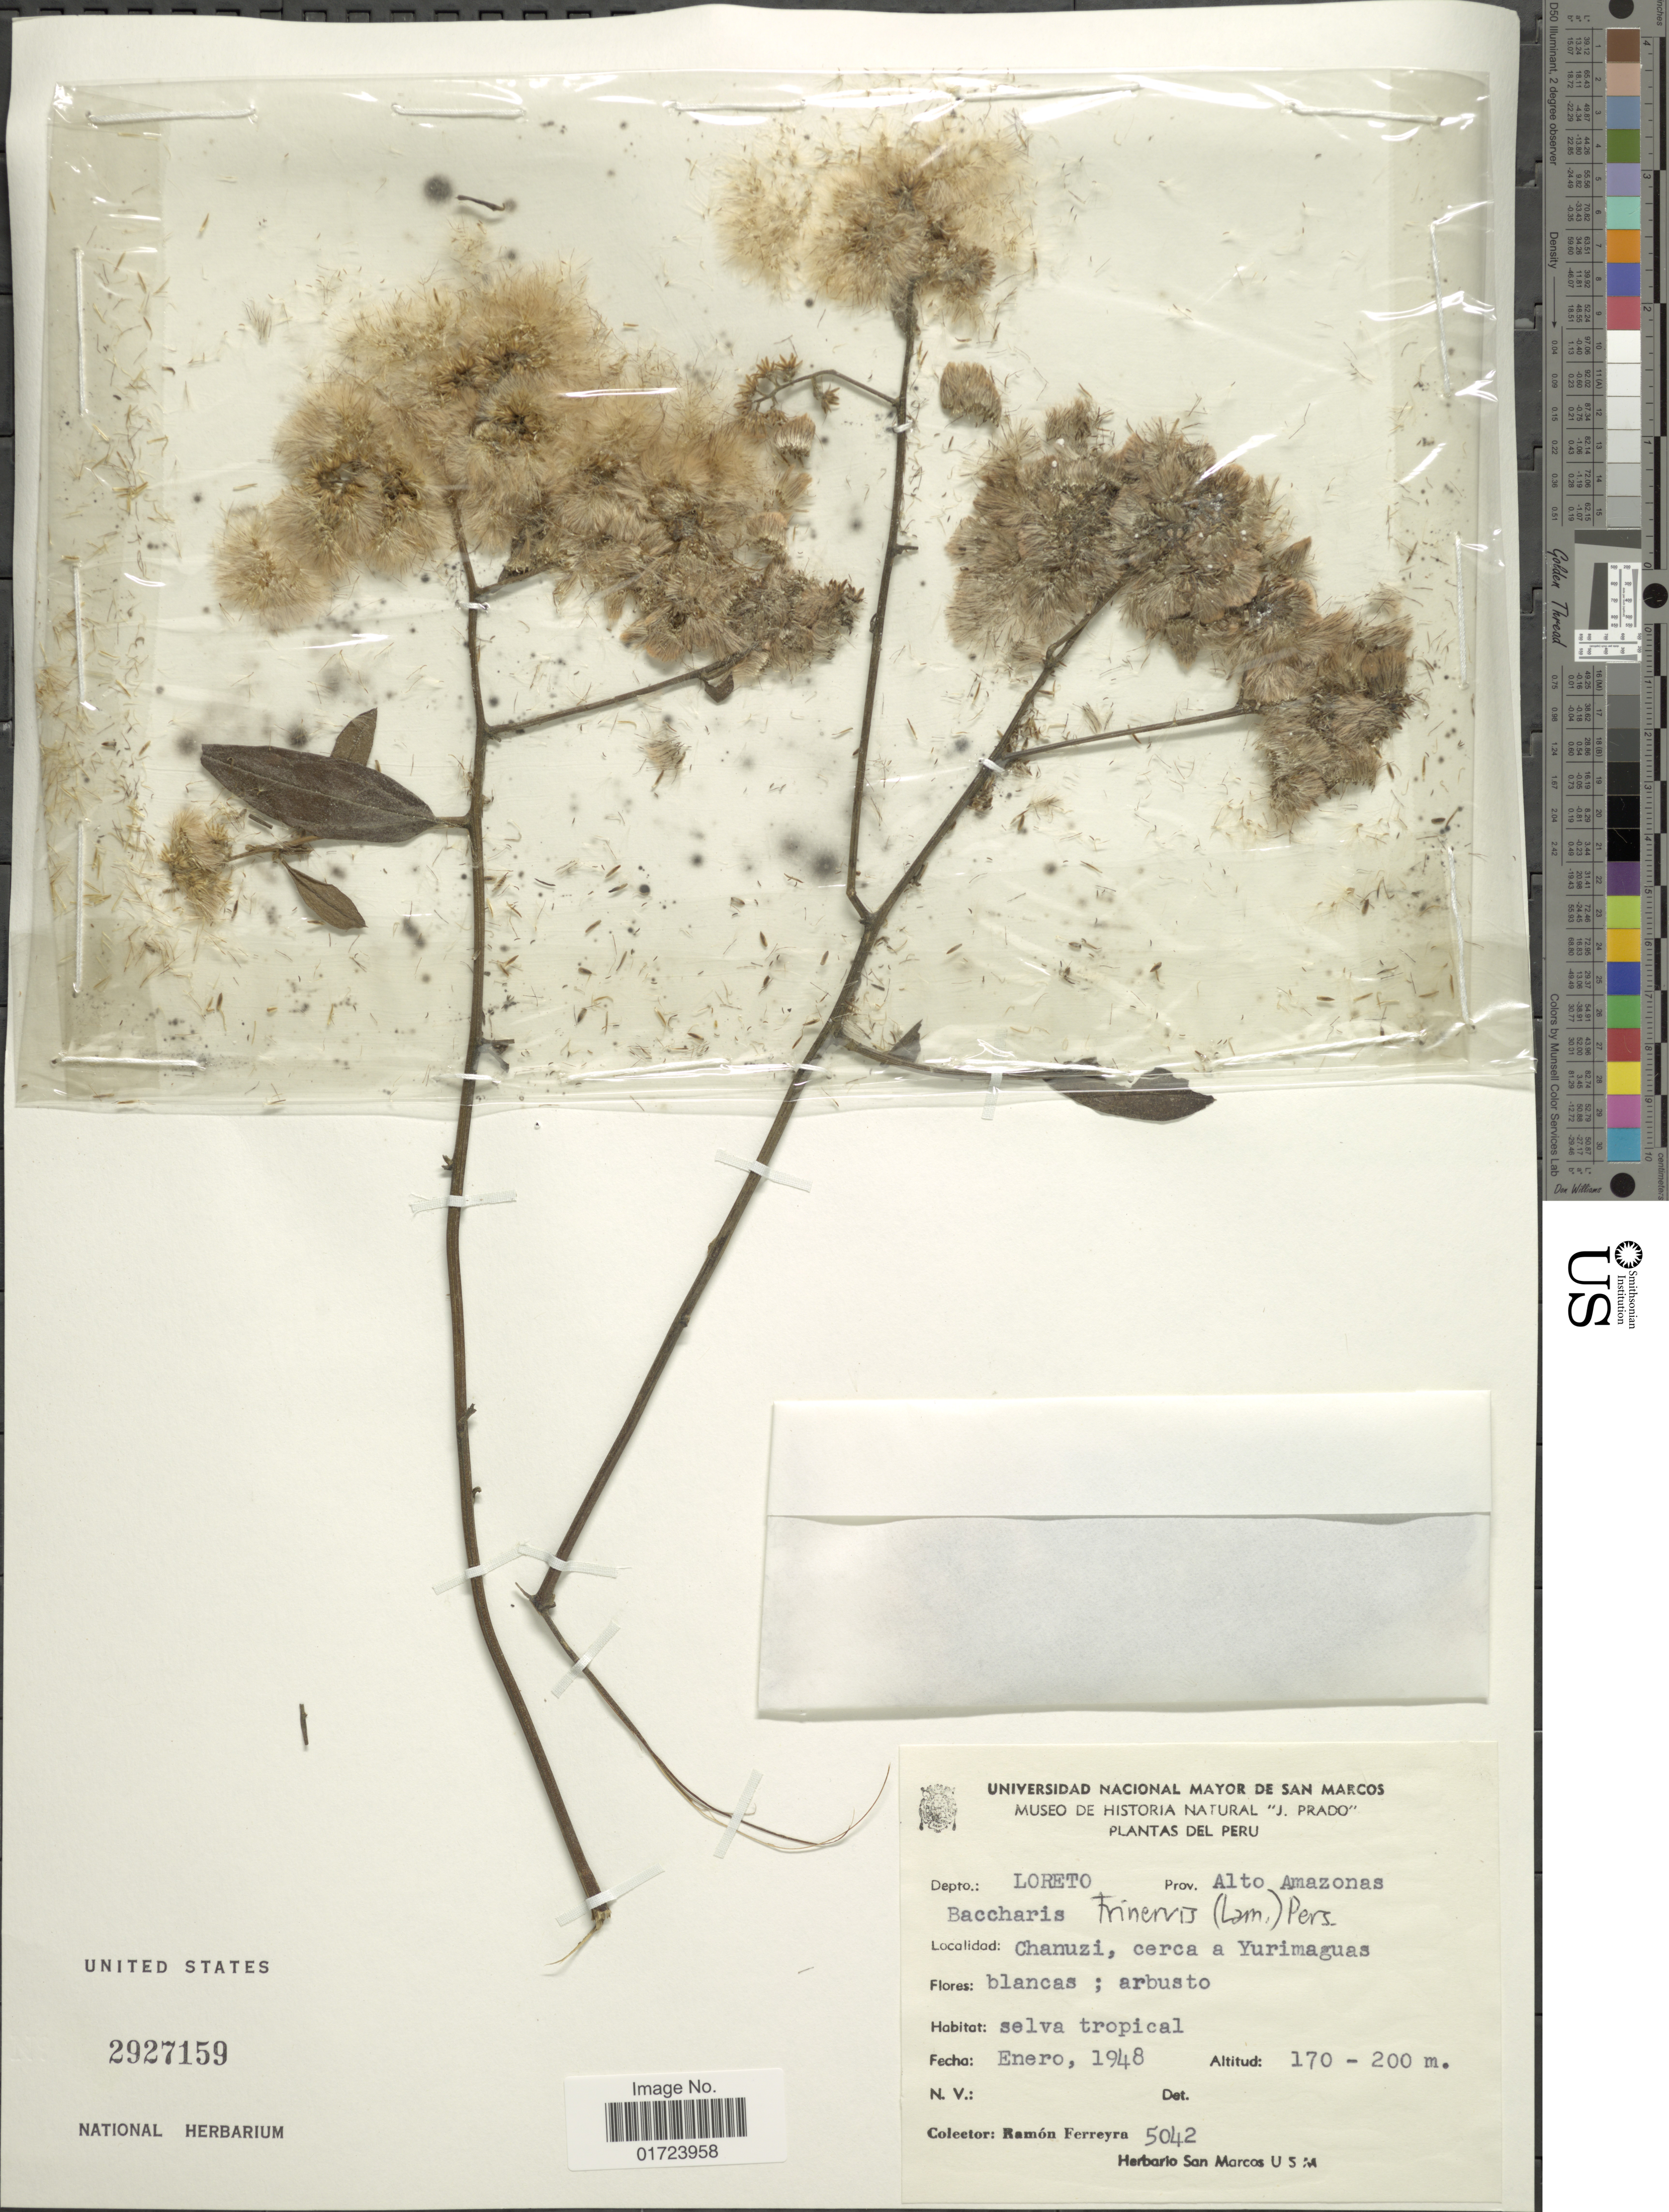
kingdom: Plantae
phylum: Tracheophyta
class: Magnoliopsida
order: Asterales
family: Asteraceae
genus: Baccharis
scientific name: Baccharis trinervis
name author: (Lam.) Pers.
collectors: R. A. Ferreyra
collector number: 5042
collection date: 1948-01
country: Peru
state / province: Loreto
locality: Depto.: Loreto,, Prov.Alto Amazonas. Chanuzi, cerca a Yurimaguas.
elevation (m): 170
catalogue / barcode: US 2927159